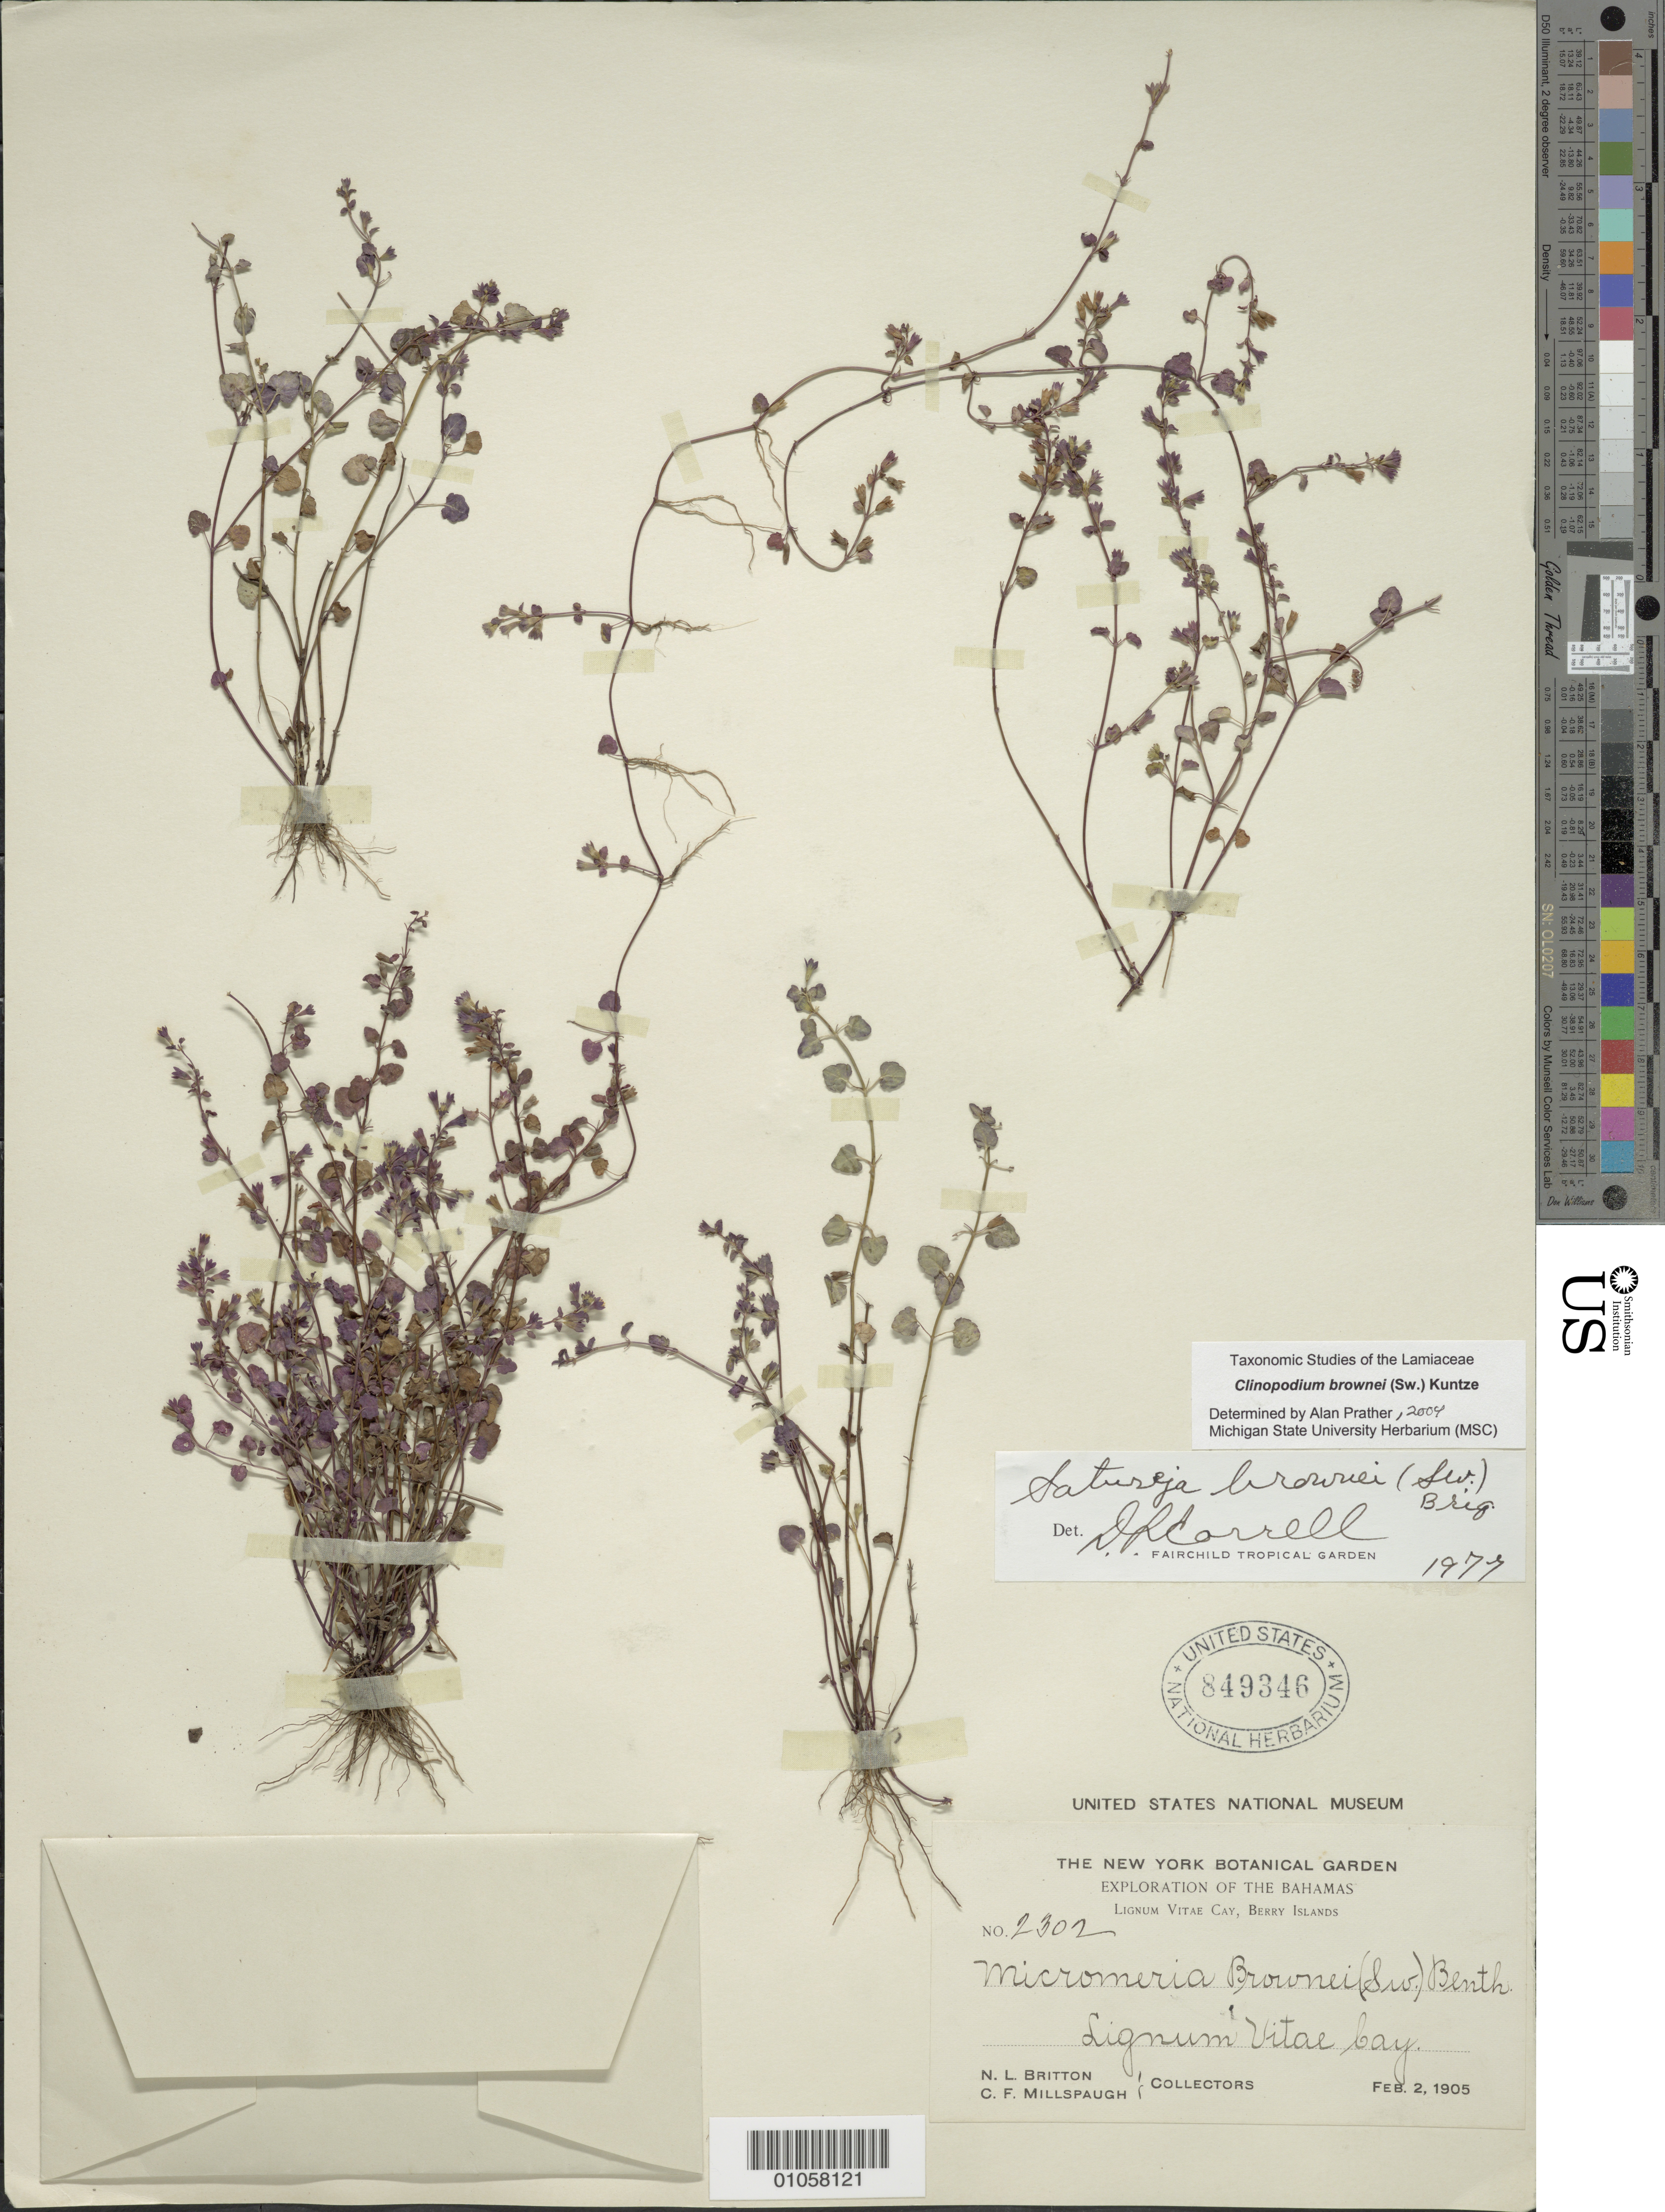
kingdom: Plantae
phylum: Tracheophyta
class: Magnoliopsida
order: Lamiales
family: Lamiaceae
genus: Clinopodium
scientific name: Clinopodium brownei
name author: (Sw.) Kuntze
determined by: Prather, L. A.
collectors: N. Britton & C. F. Millspaugh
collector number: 2302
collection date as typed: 02 Feb 1905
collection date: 1905-02-02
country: Bahamas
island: Lignum Vitae Cay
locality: Berry Islands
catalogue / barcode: US 849346